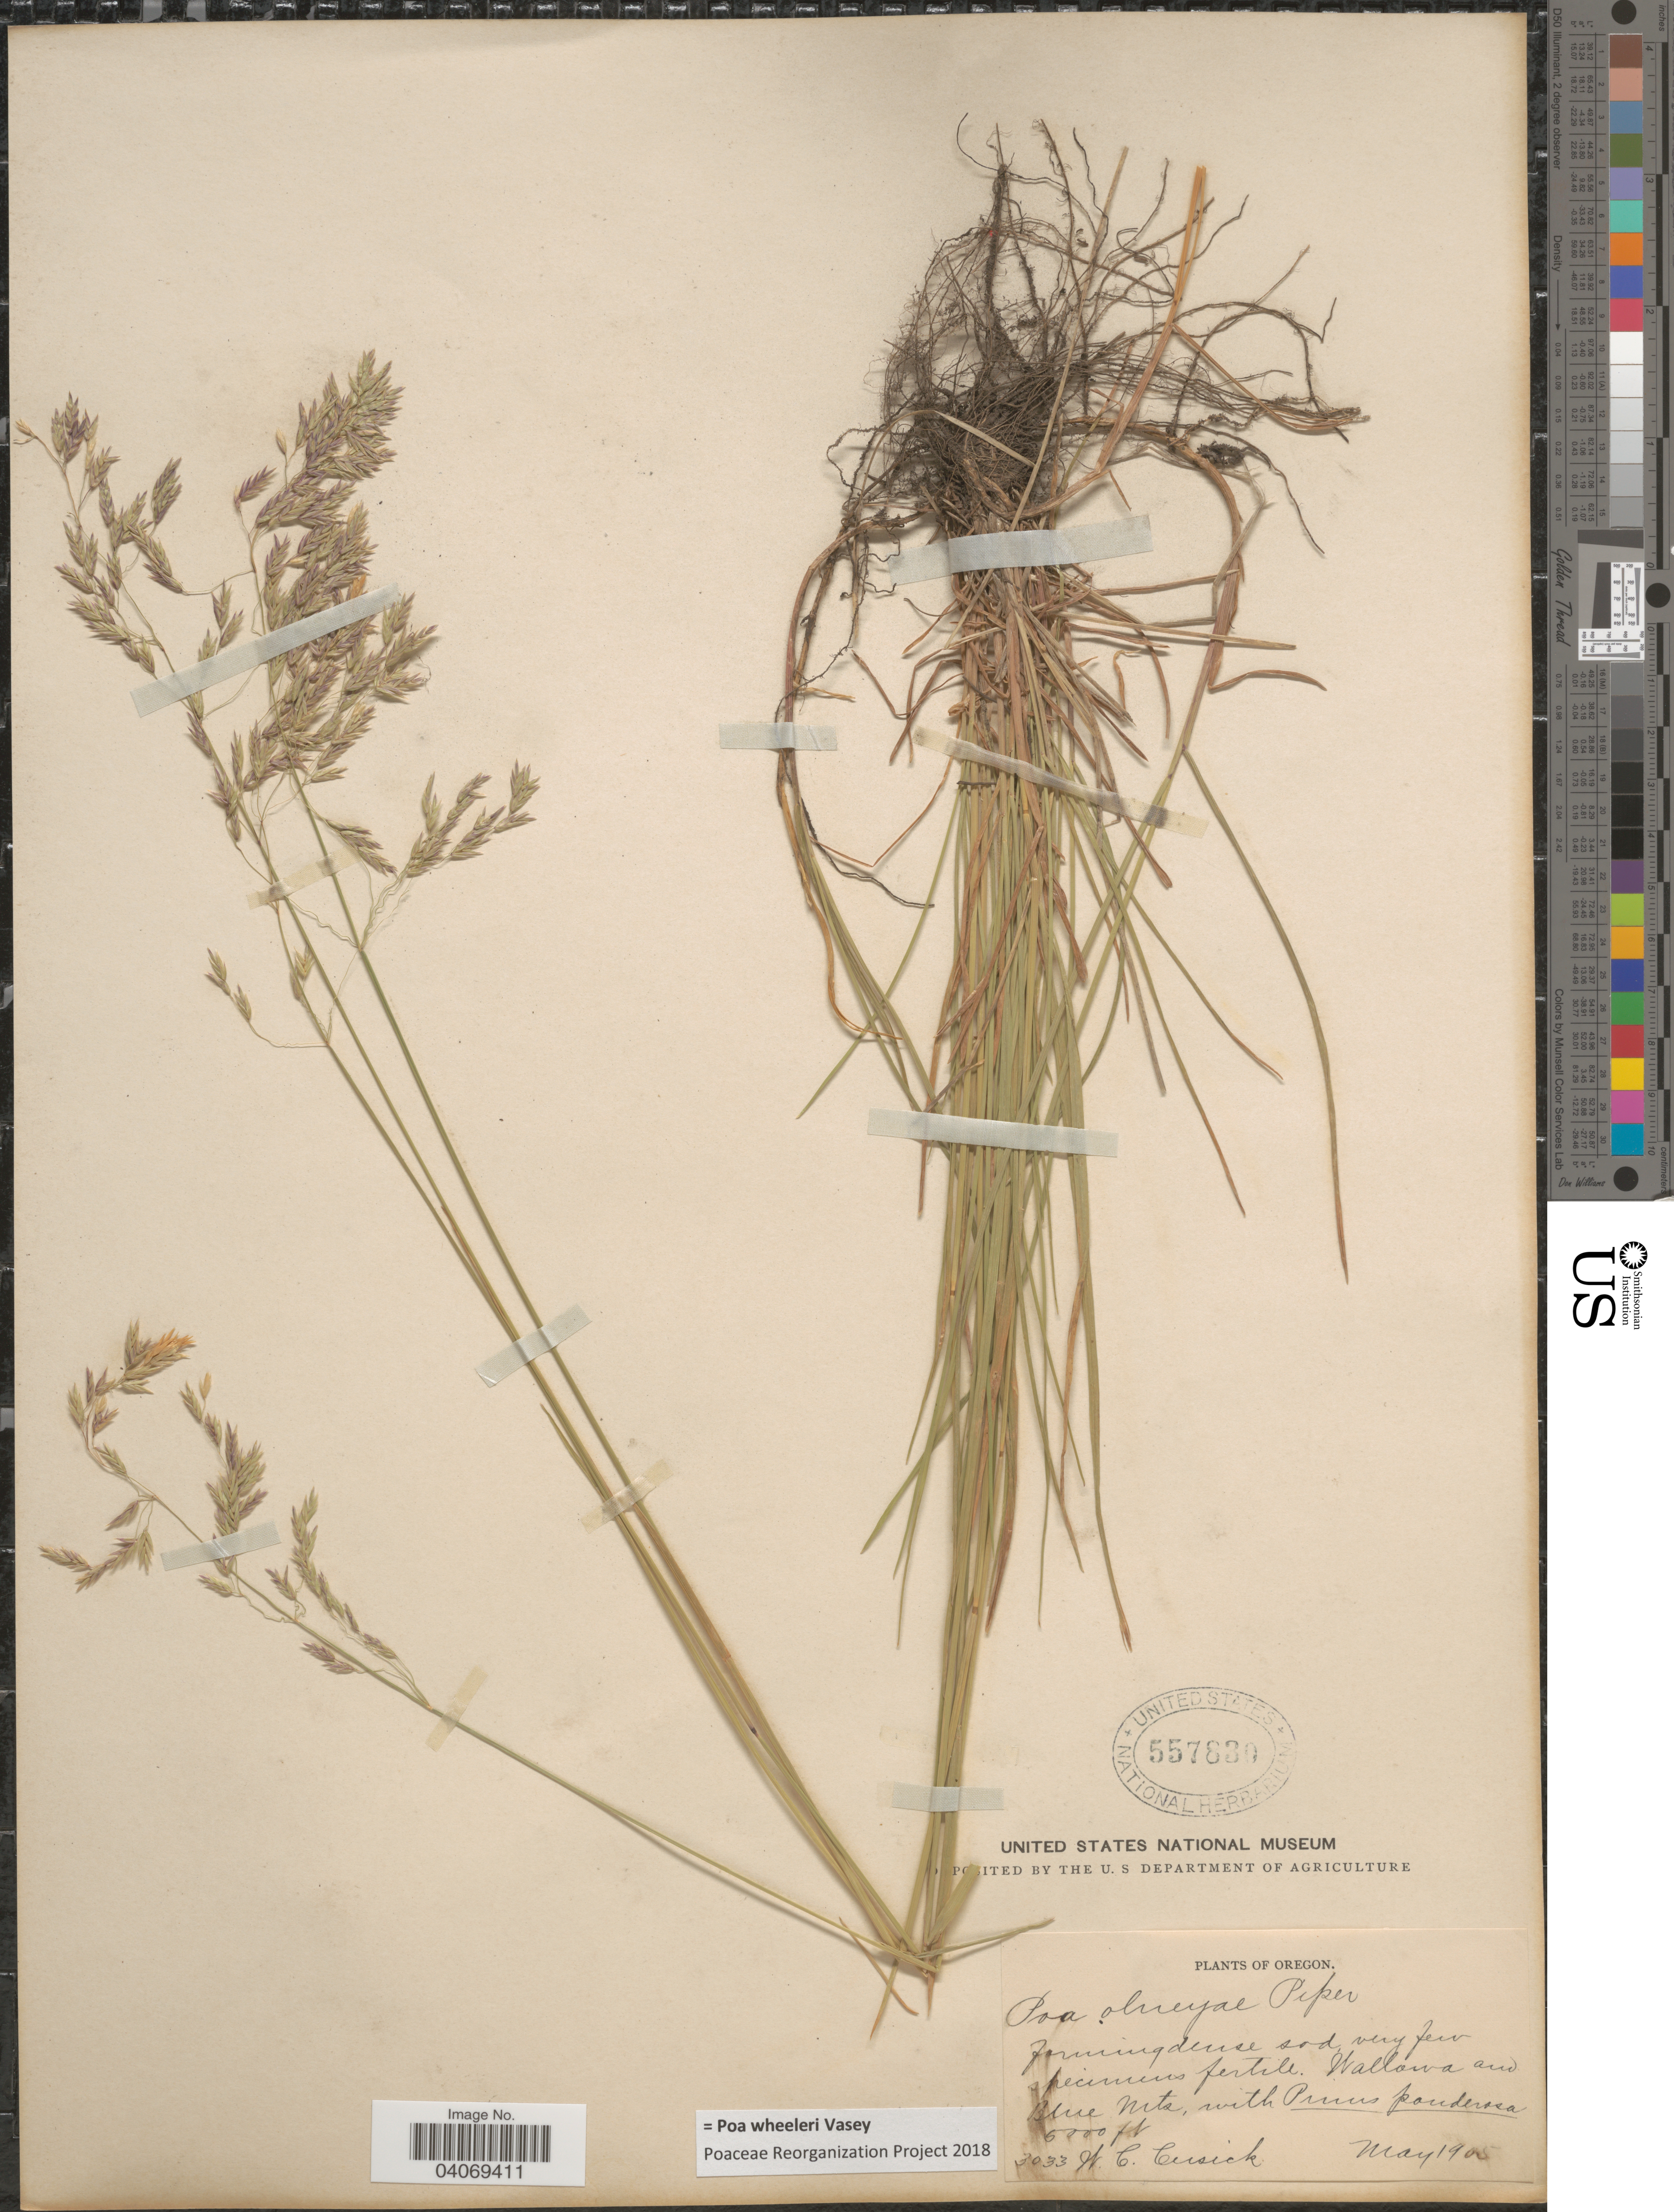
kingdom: Plantae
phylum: Tracheophyta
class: Liliopsida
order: Poales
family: Poaceae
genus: Poa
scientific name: Poa wheeleri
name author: Vasey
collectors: W. C. Cusick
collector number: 3033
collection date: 1905-05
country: United States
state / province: Oregon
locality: Wallowa and Blue Mts.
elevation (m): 1524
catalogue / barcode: US 557830